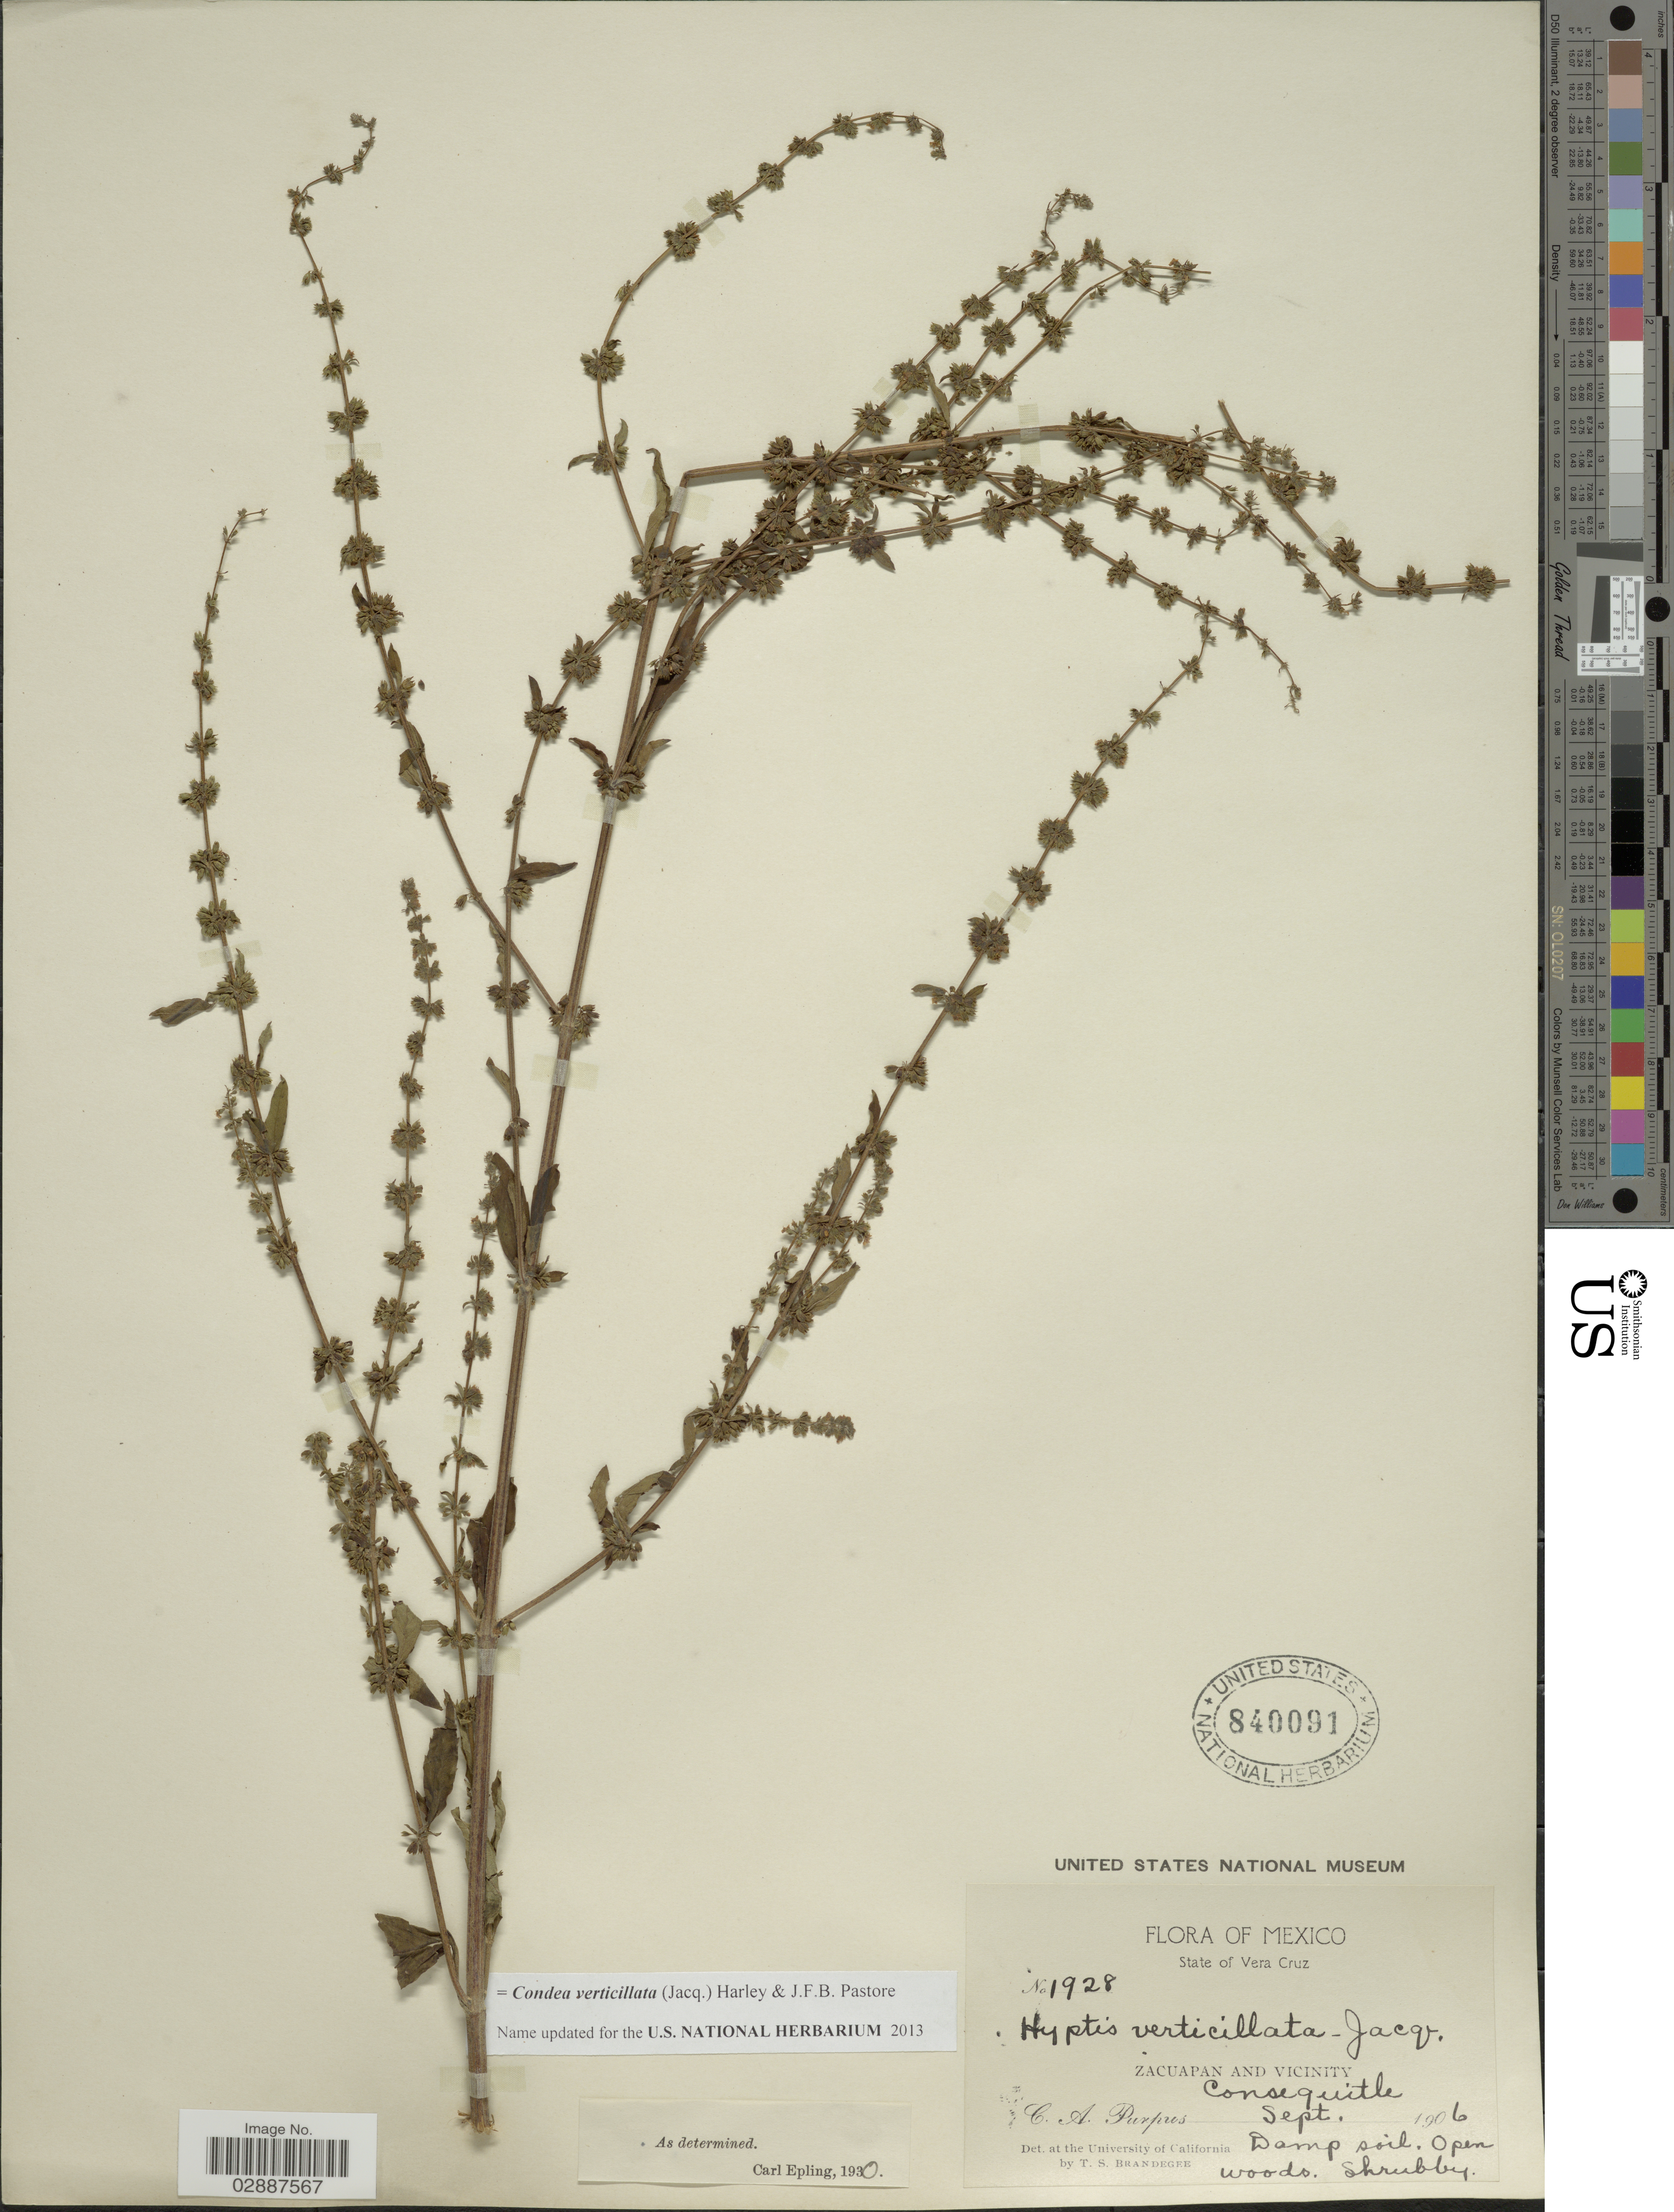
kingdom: Plantae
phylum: Tracheophyta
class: Magnoliopsida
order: Lamiales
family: Lamiaceae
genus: Condea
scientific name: Condea verticillata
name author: (Jacq.) Harley & J.F.B. Pastore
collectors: C. A. Purpus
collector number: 1928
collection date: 1906-09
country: Mexico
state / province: Veracruz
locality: State of Vera Cruz. Zacuapan and vicinity. Consequitle.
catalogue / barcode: US 840091